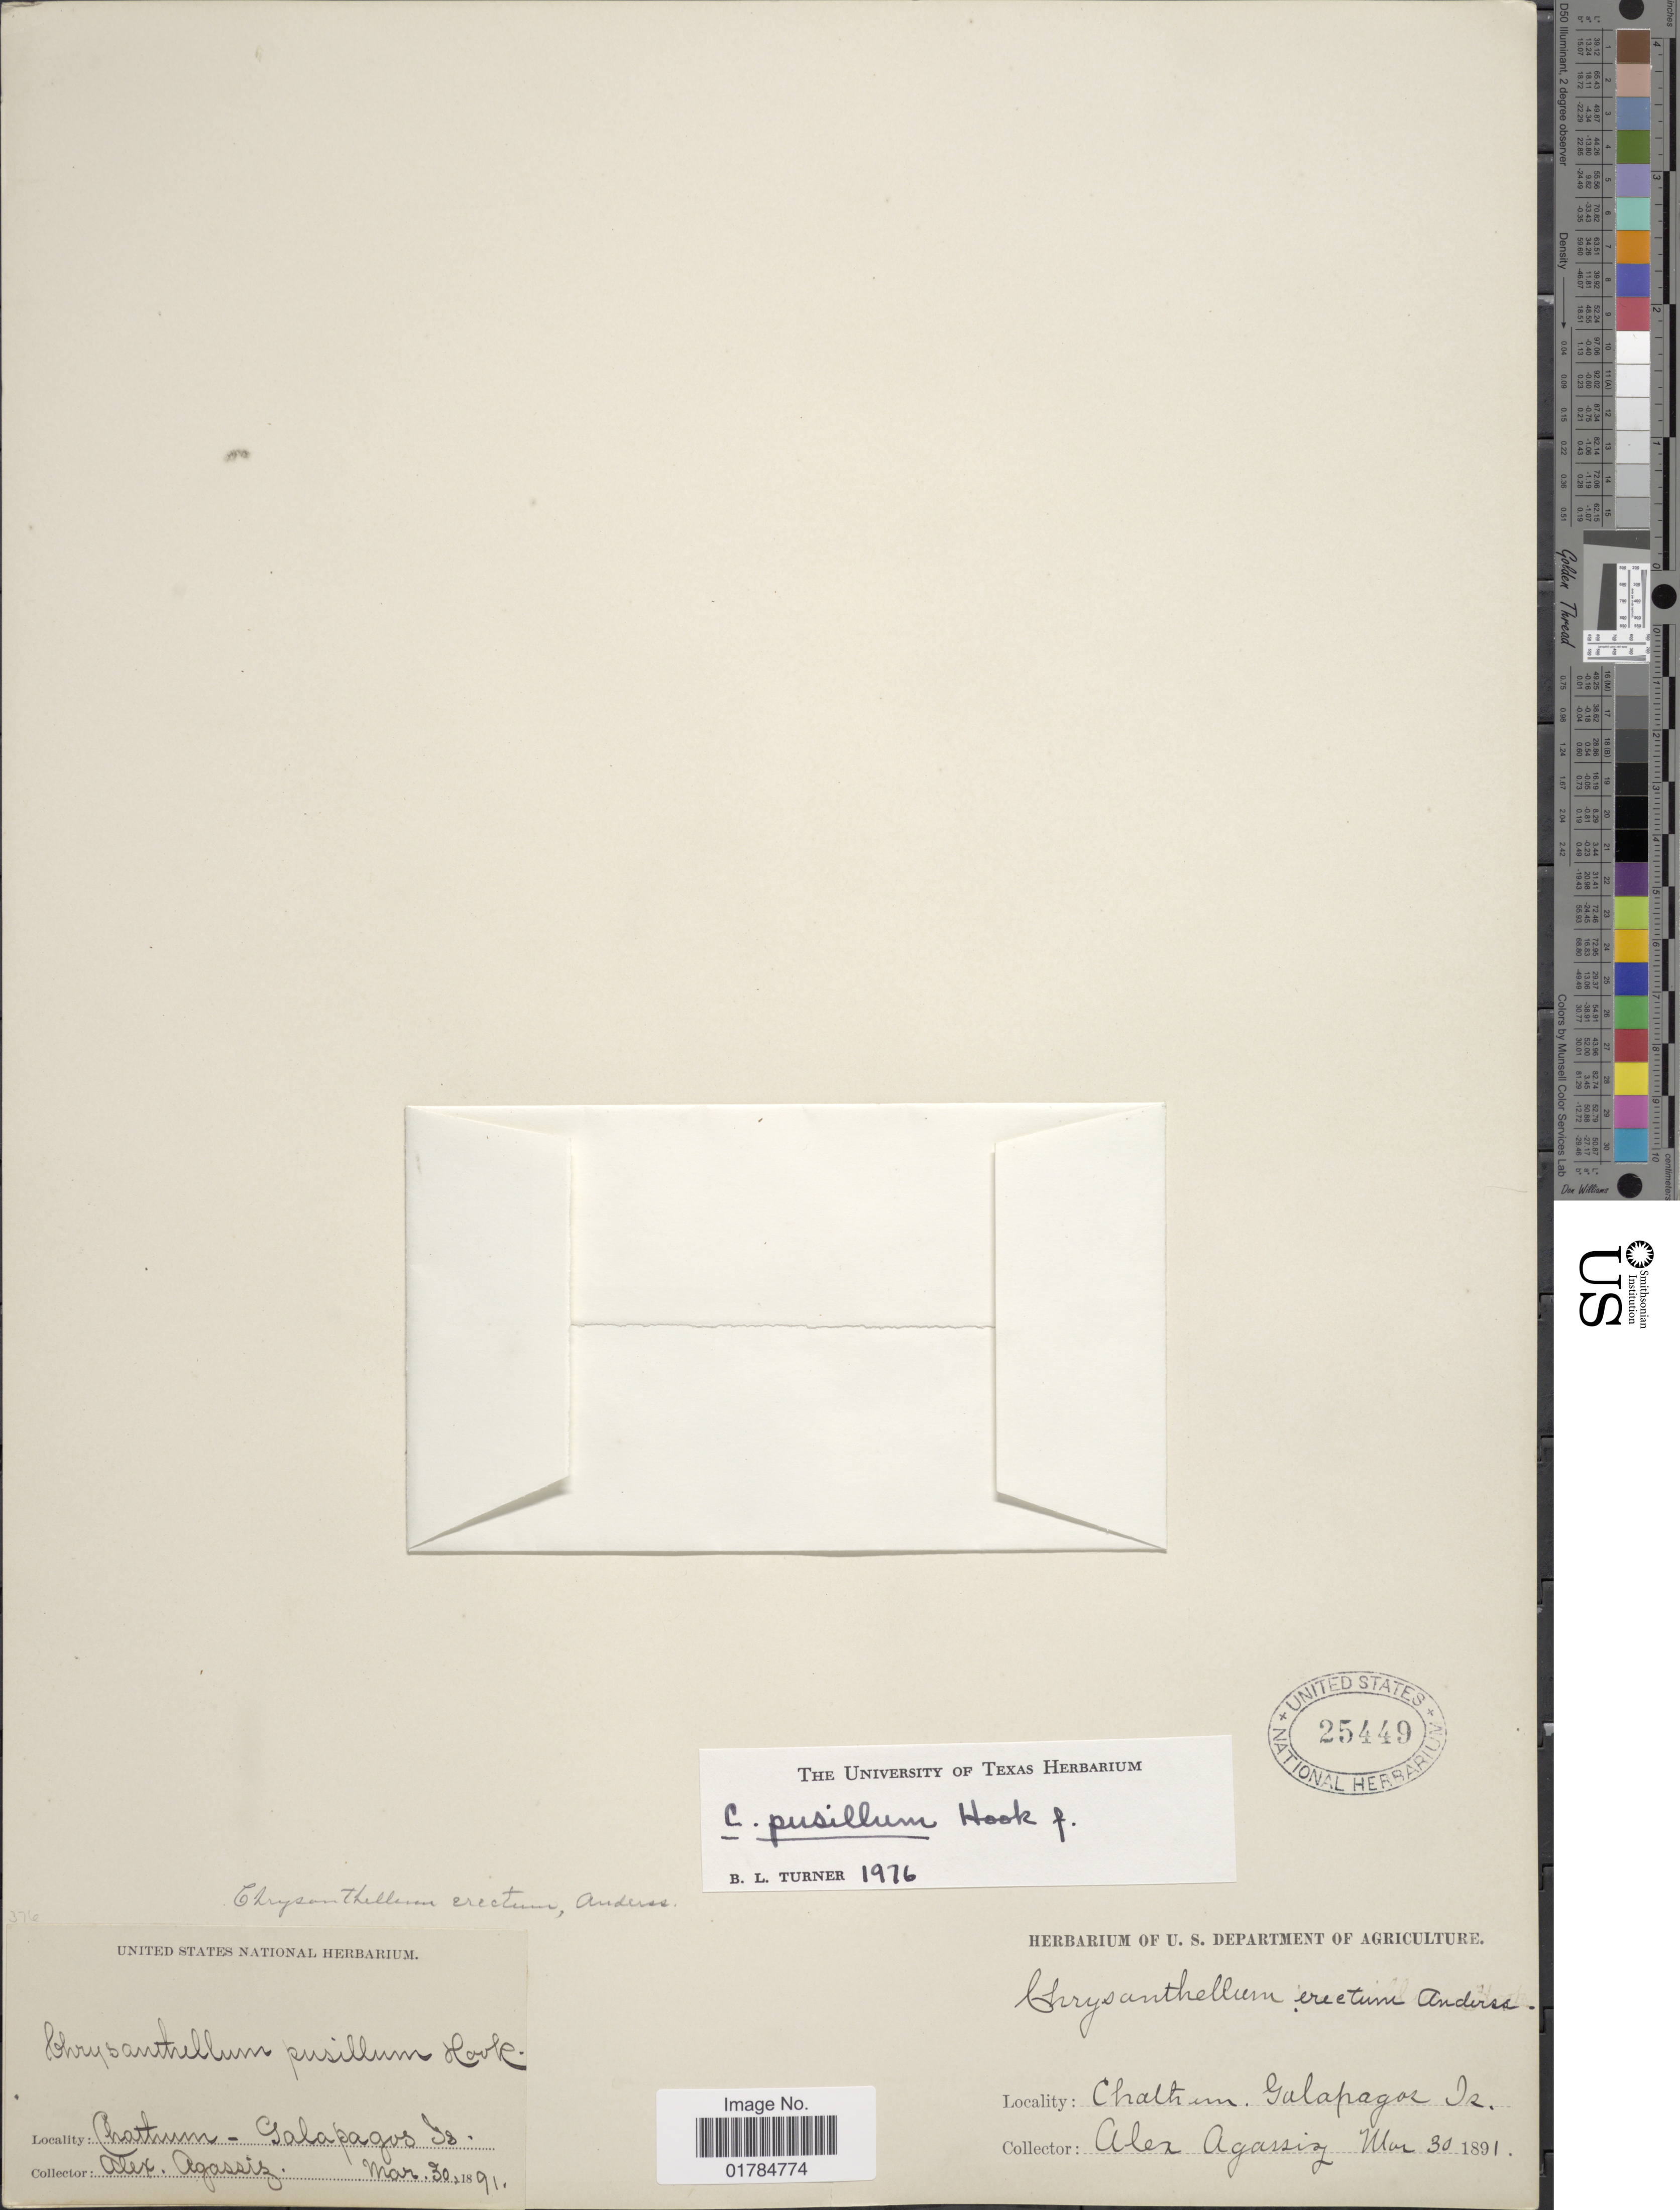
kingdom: Plantae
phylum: Tracheophyta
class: Magnoliopsida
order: Asterales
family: Asteraceae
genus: Chrysanthellum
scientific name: Chrysanthellum pusillum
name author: Hook. f.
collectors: A. E. Agassiz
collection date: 1891-03-30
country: Ecuador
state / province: Colón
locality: Chalthum, Galapagos Is.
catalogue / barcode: US 25449